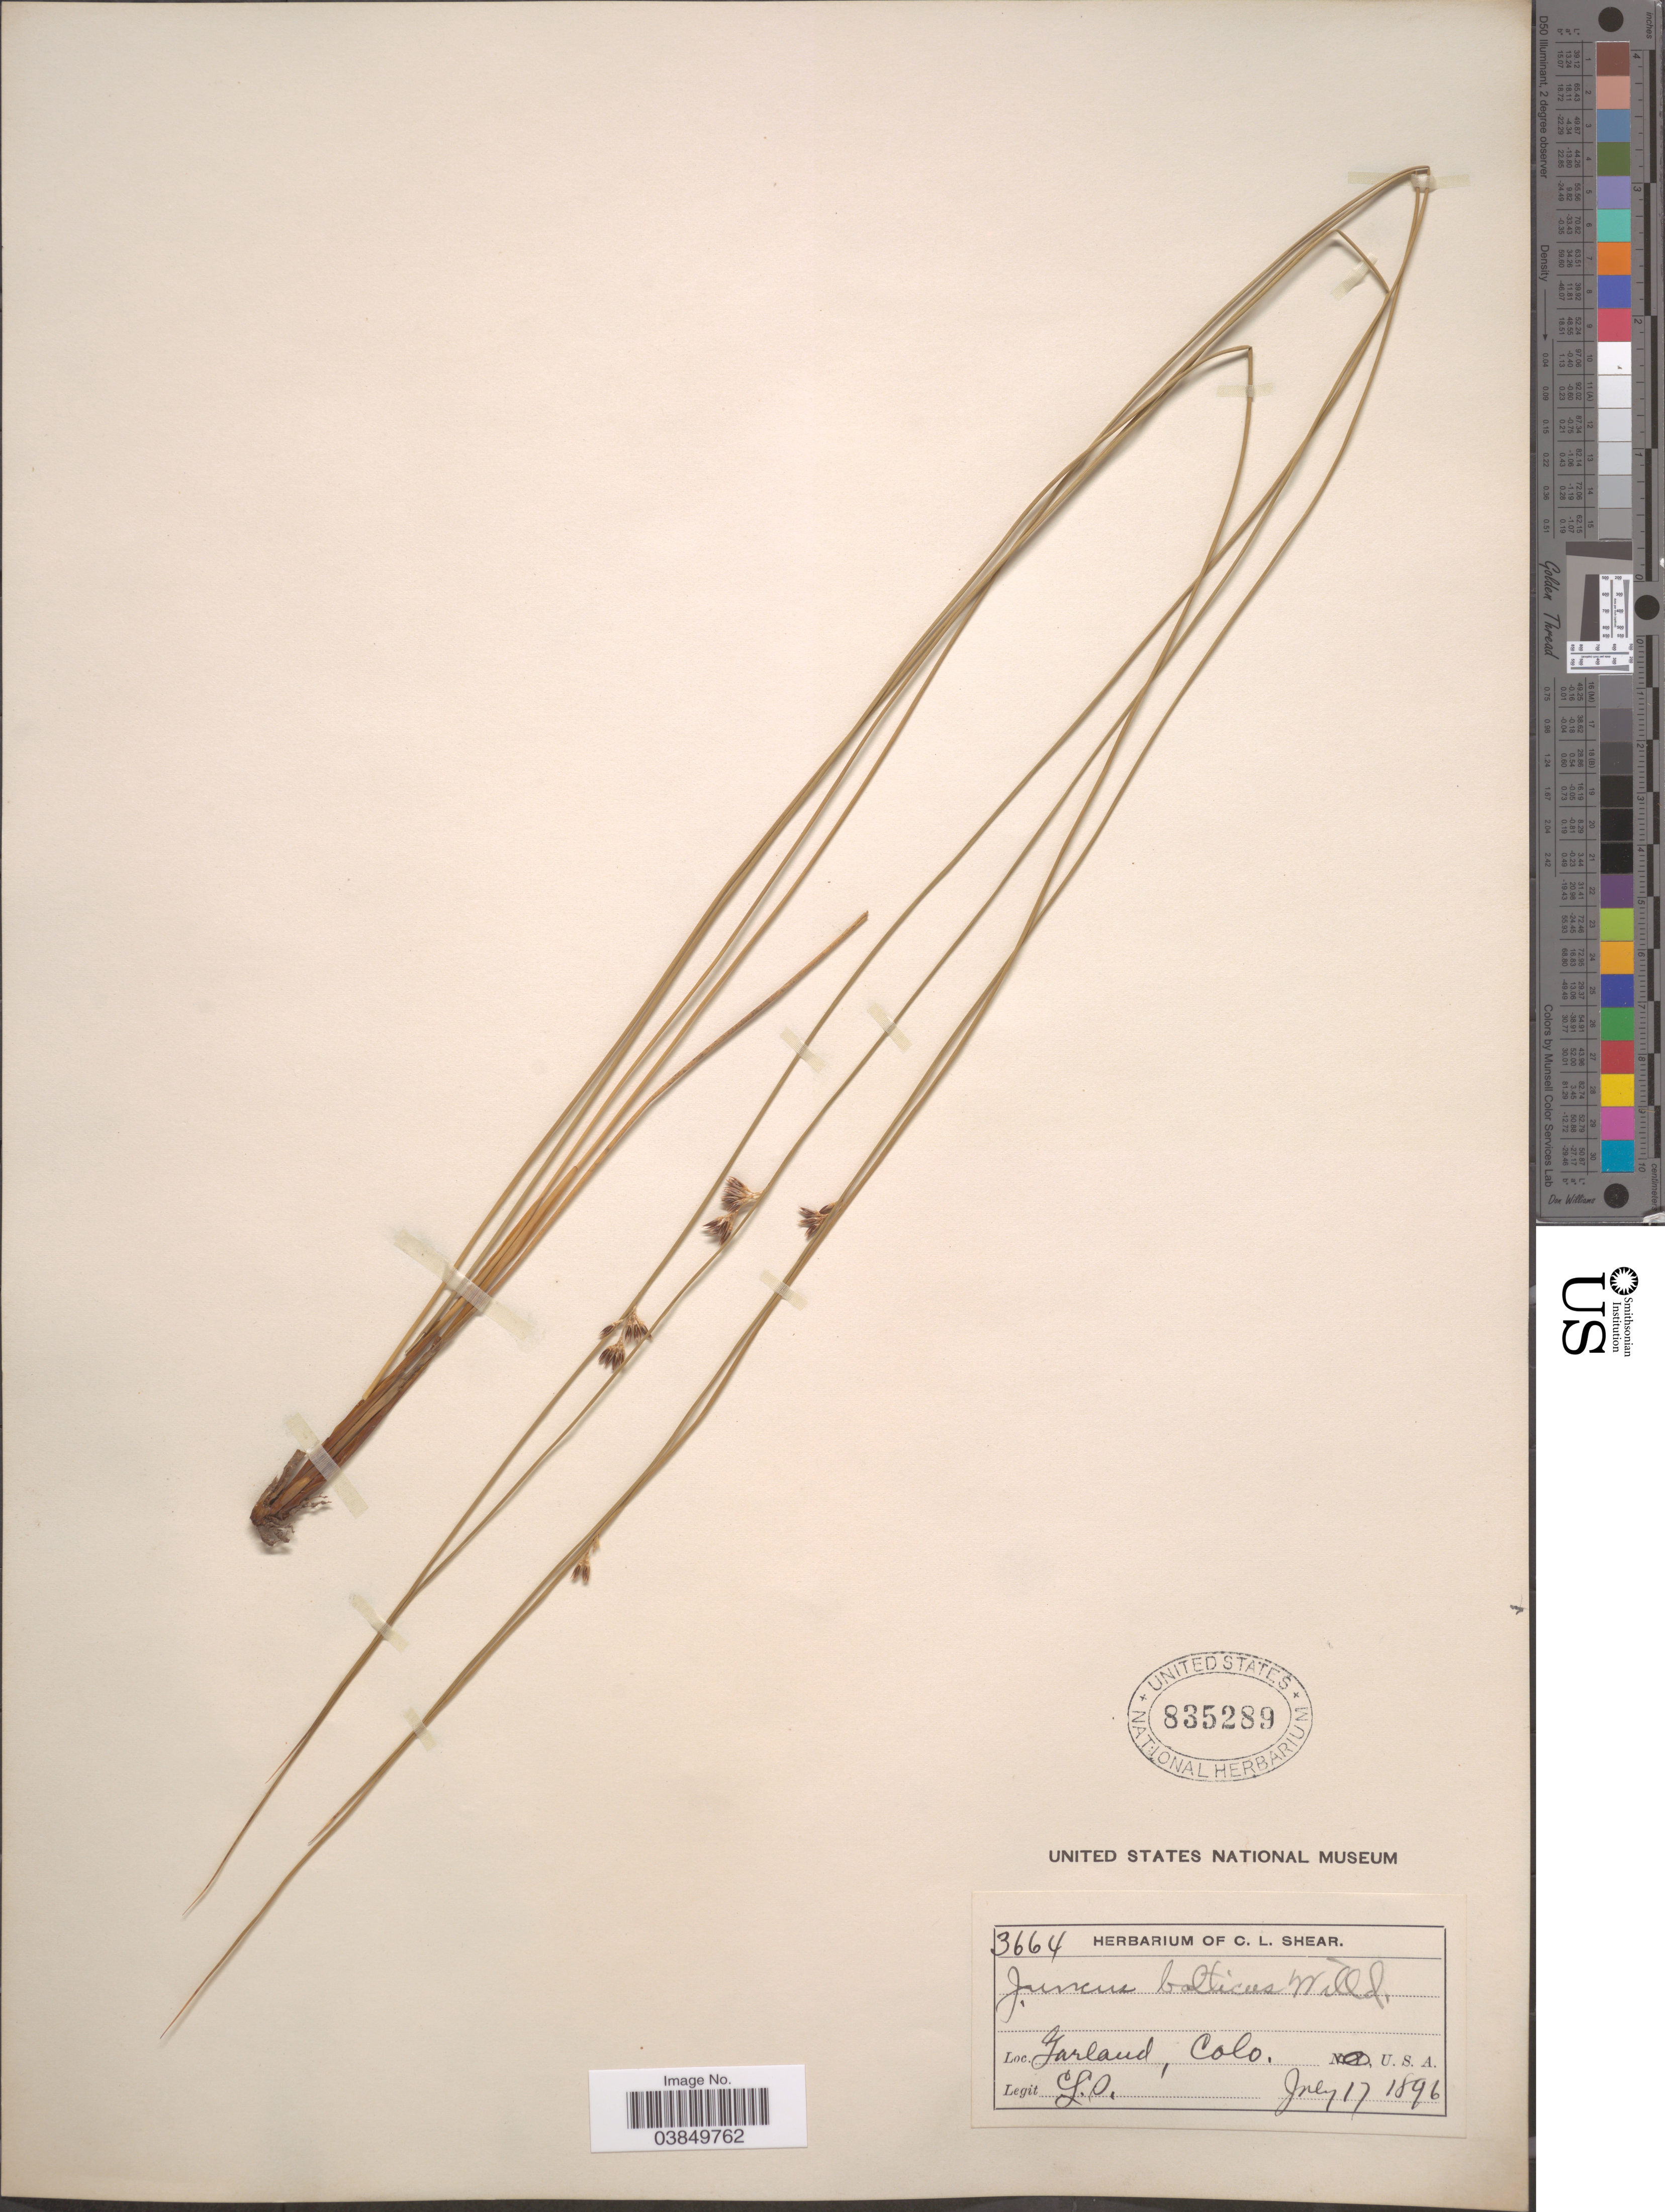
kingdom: Plantae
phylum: Tracheophyta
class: Liliopsida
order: Poales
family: Juncaceae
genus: Juncus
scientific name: Juncus balticus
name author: Willd.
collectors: C. L. Shear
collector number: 3364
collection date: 1896-07-17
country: United States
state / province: Colorado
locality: Yarland.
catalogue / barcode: US 835289